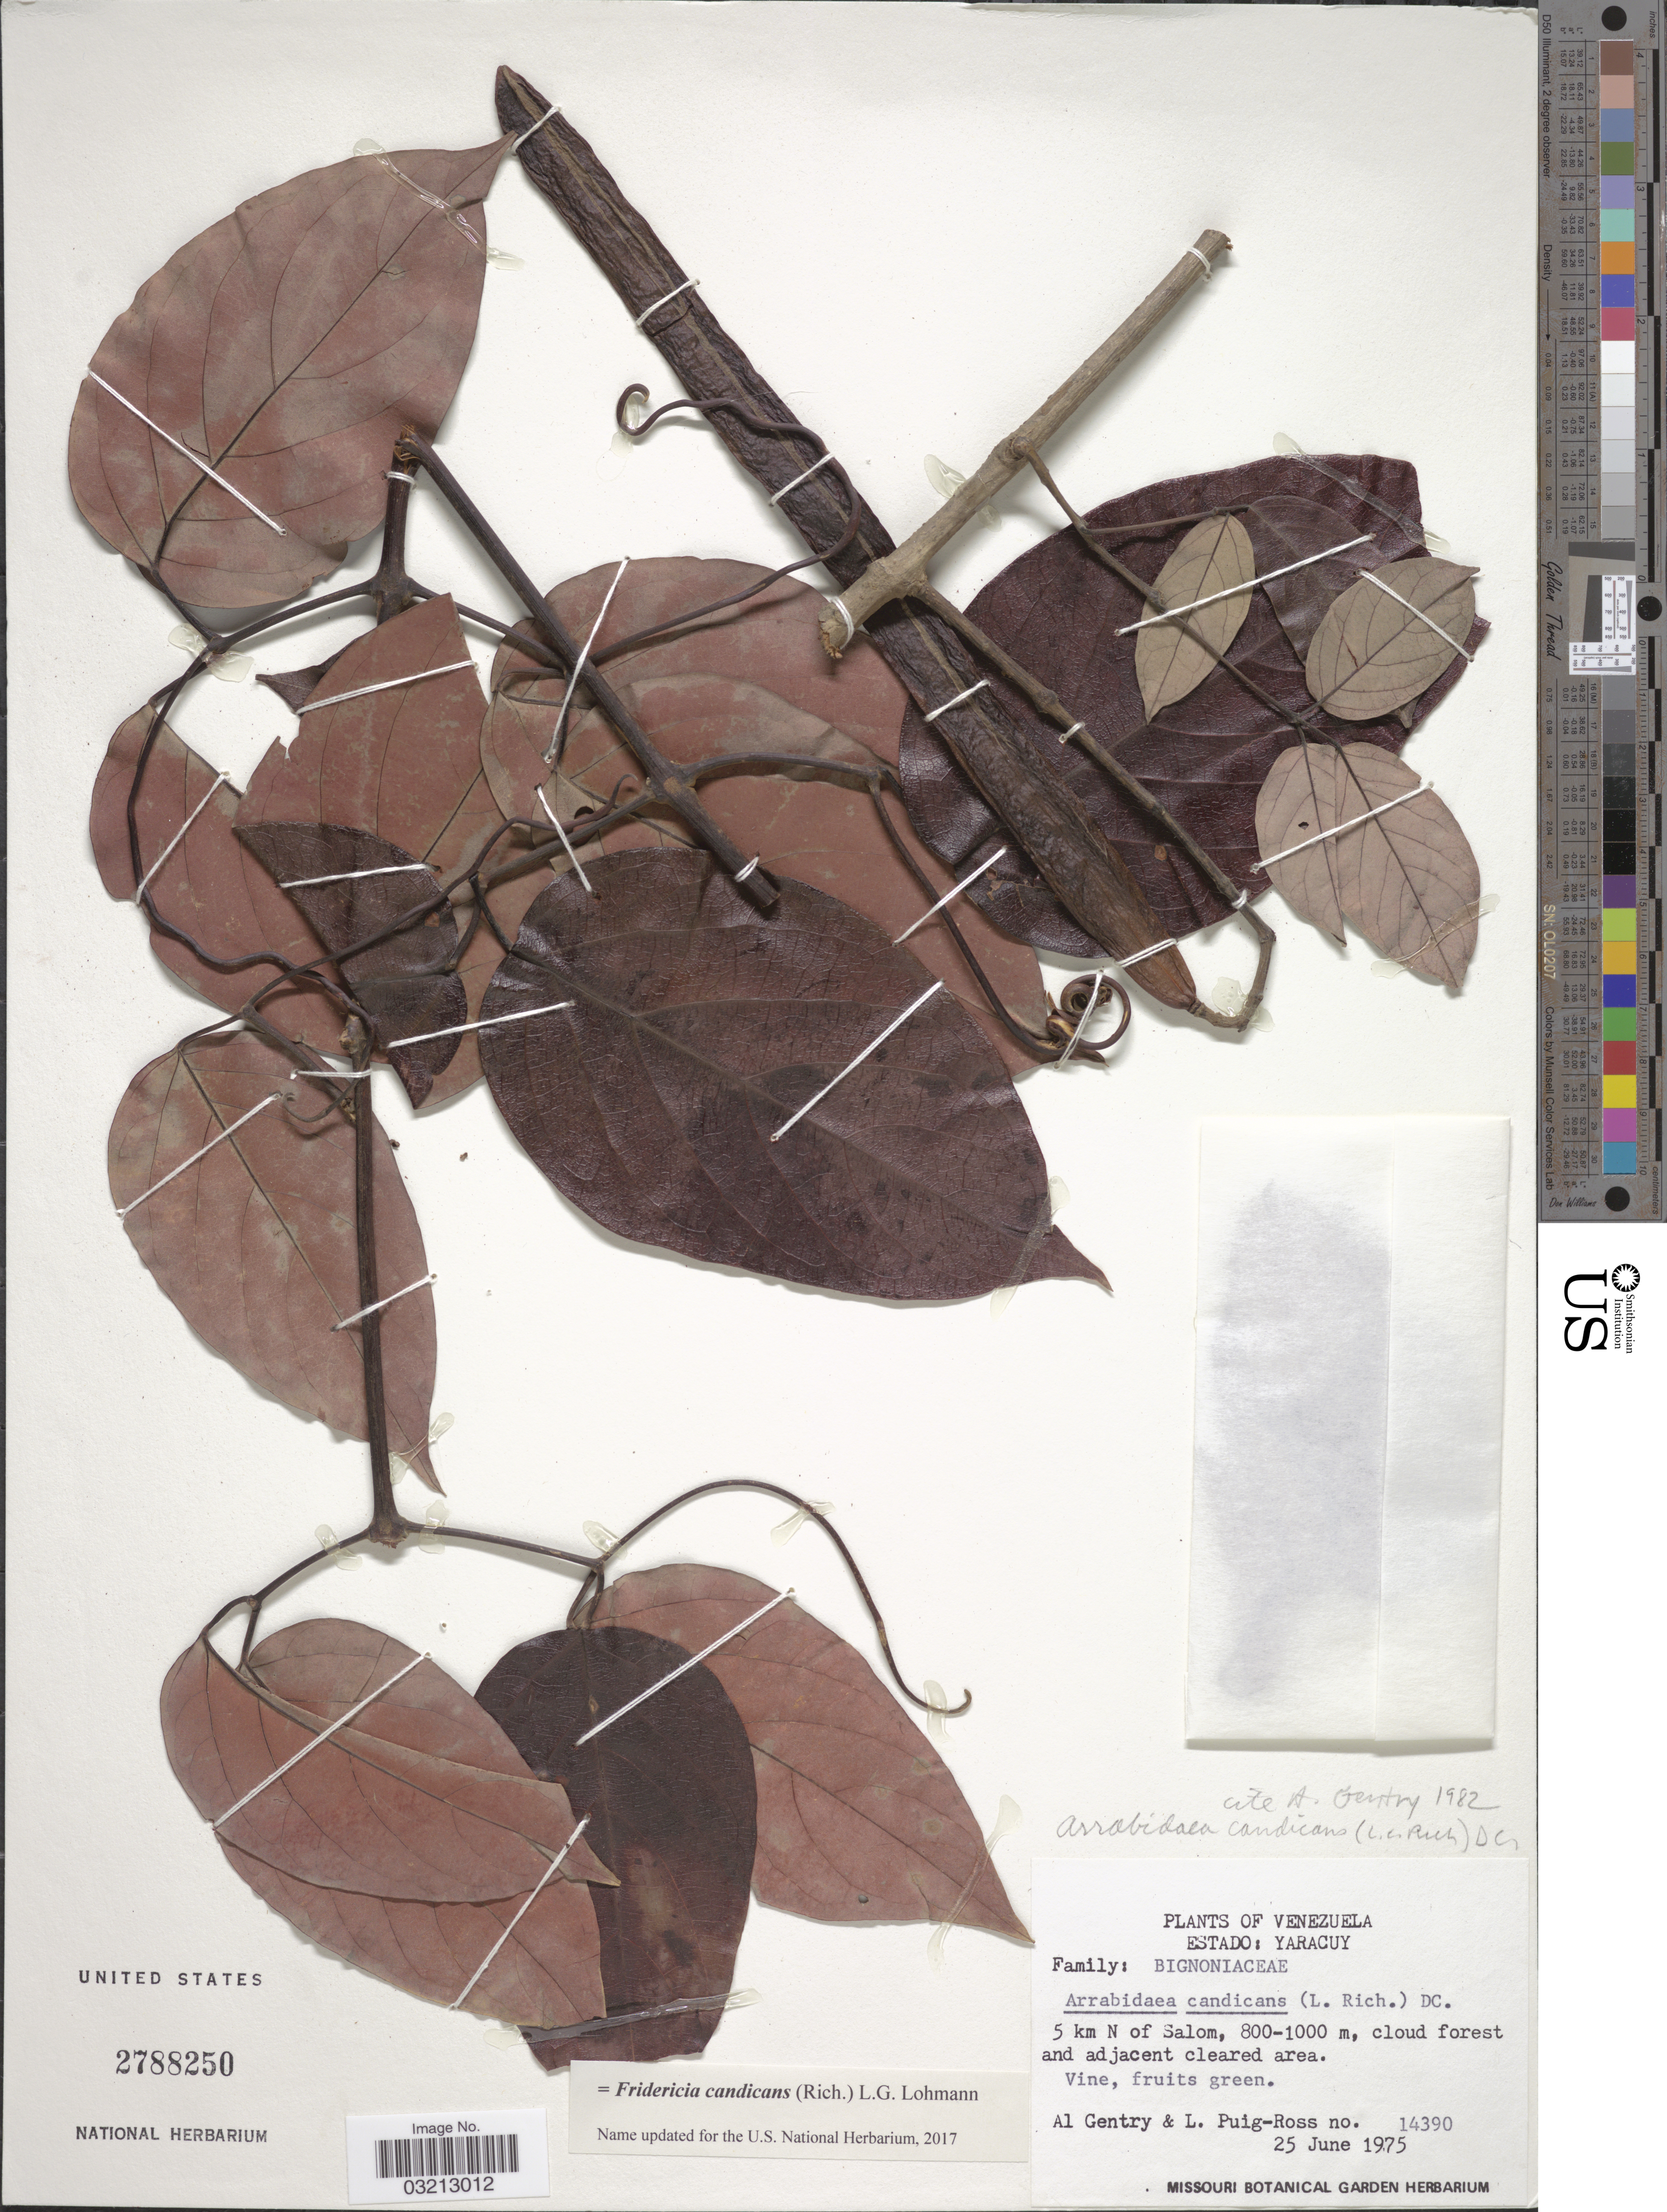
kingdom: Plantae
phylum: Tracheophyta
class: Magnoliopsida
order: Lamiales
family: Bignoniaceae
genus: Fridericia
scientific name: Fridericia candicans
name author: (Rich.) L.G. Lohmann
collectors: A. H. Gentry & L. Puig-Ross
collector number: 14390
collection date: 1975-06-25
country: Venezuela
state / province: Yaracuy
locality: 5 km N of Salom, cloud forest and adjacent cleared area.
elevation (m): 800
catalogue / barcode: US 2788250